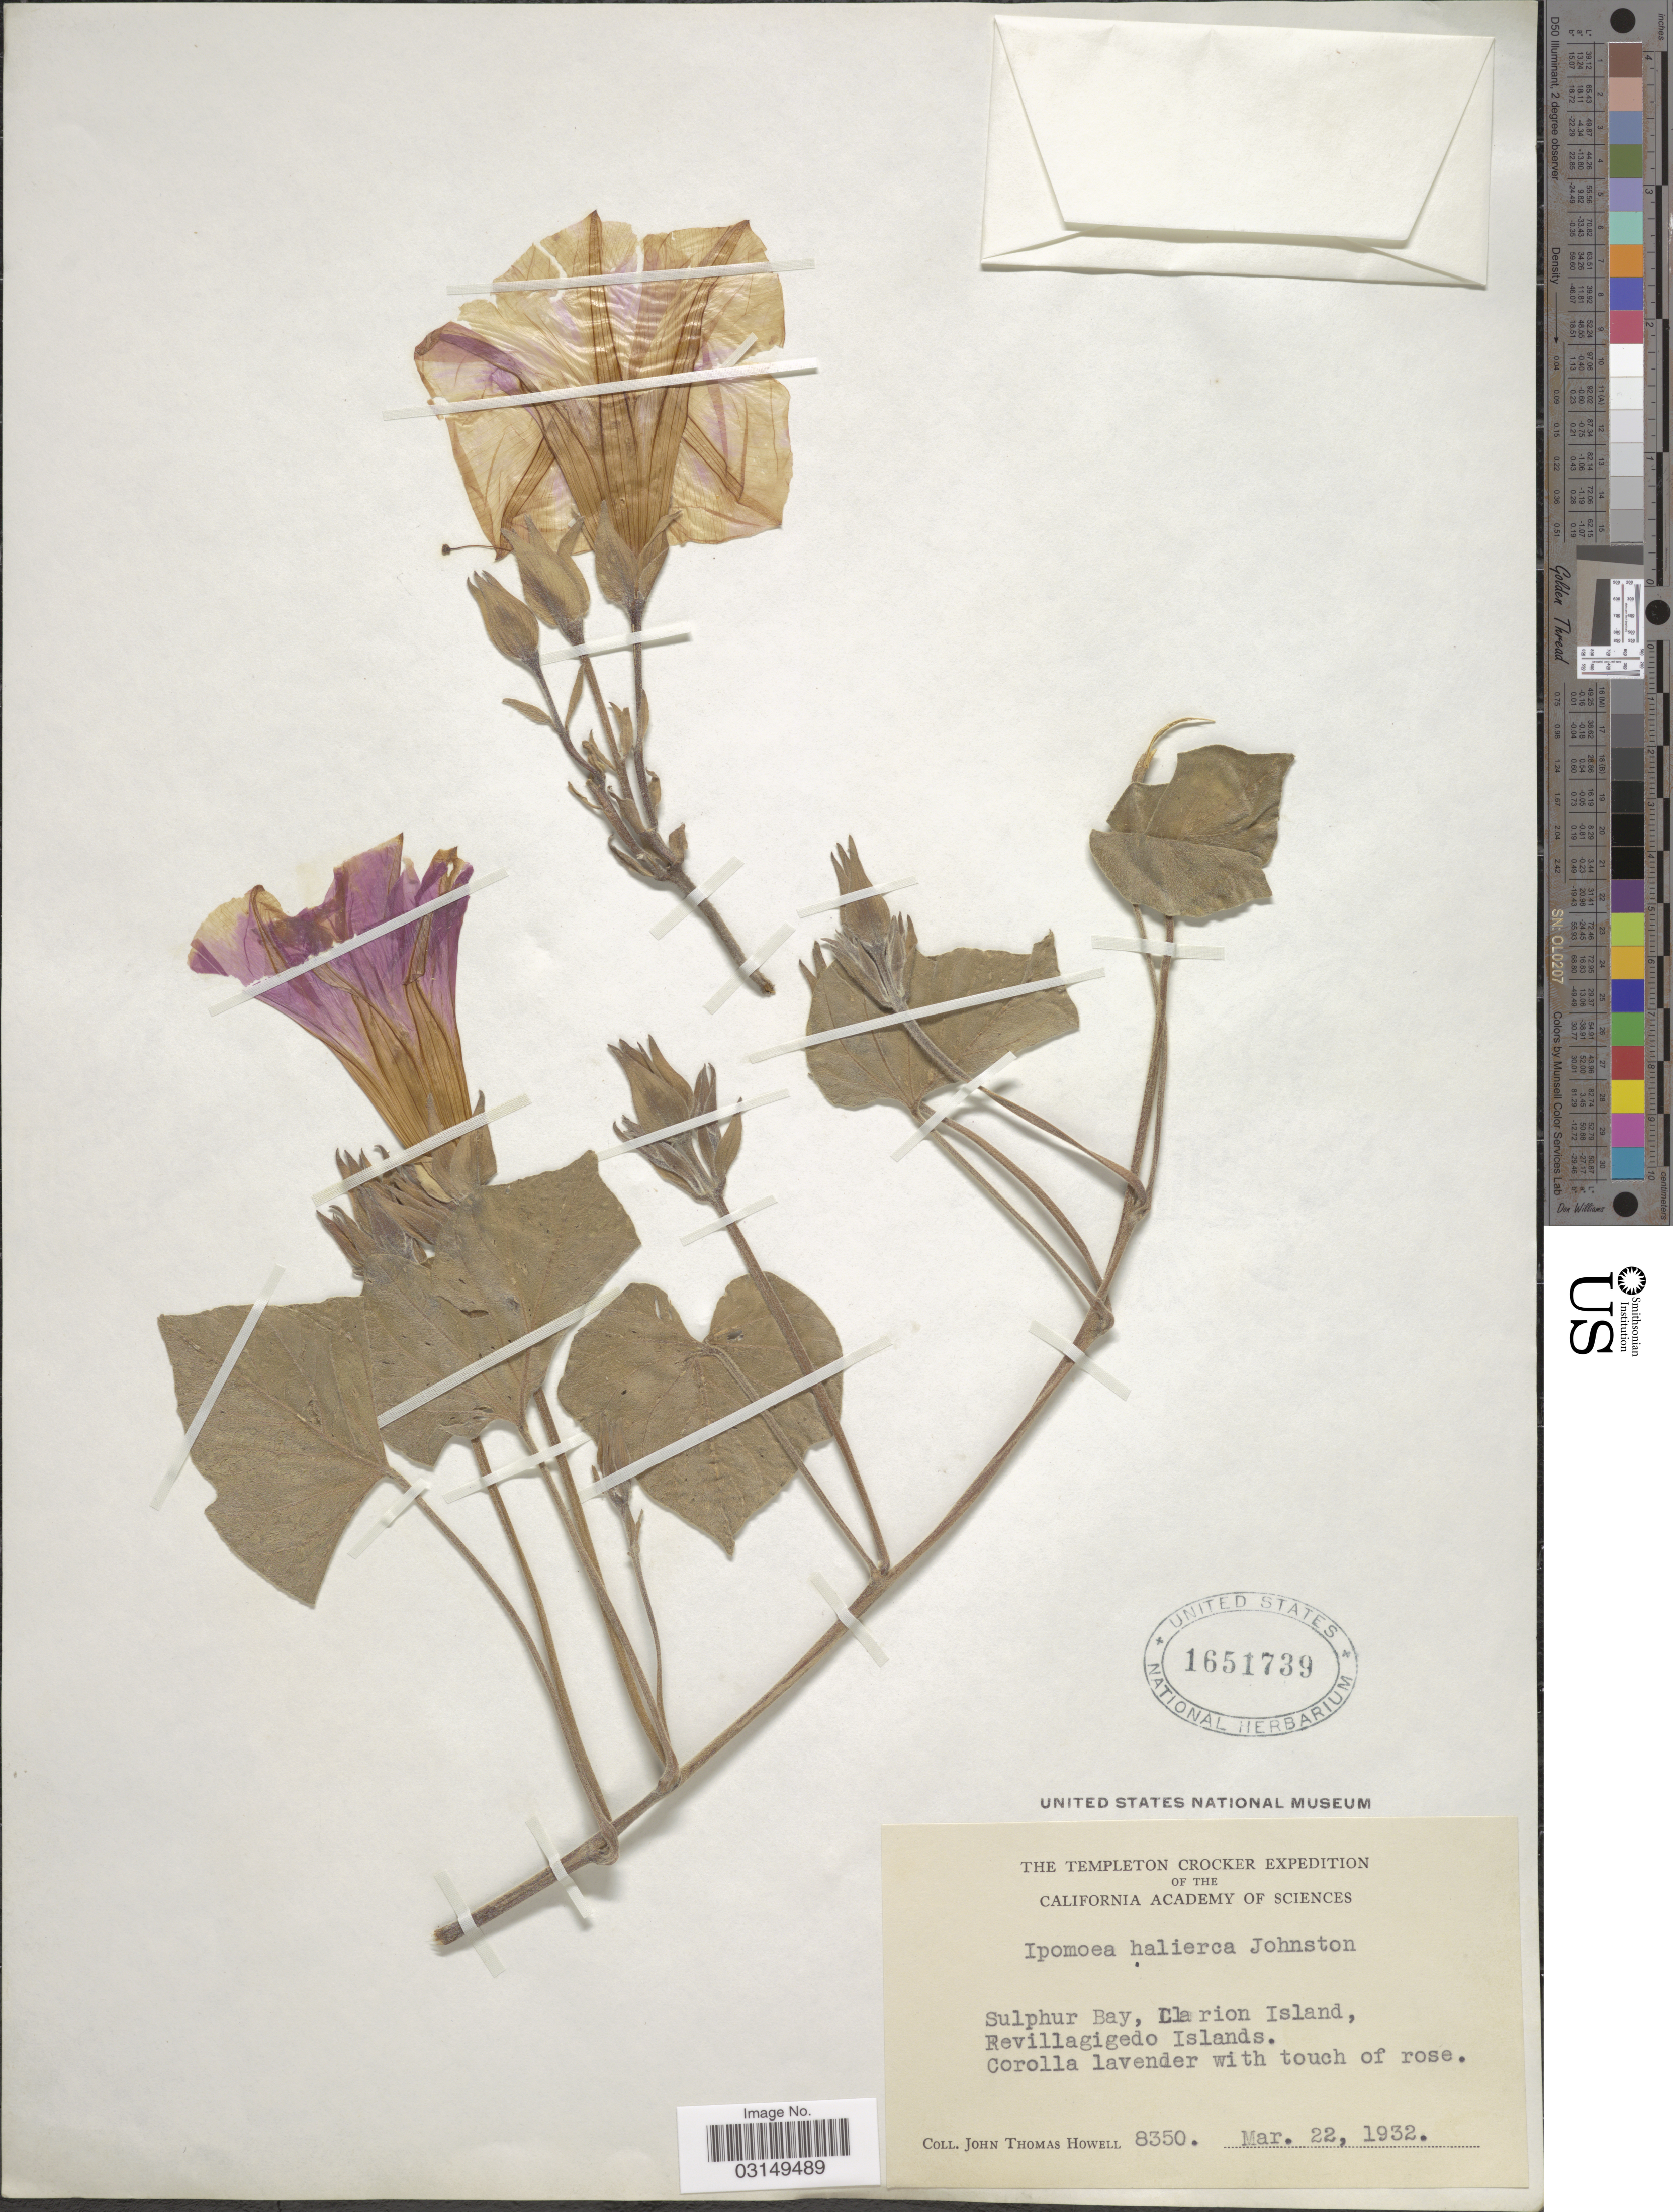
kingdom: Plantae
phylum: Tracheophyta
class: Magnoliopsida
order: Solanales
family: Convolvulaceae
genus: Ipomoea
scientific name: Ipomoea ampullacea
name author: Fernald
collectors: J. T. Howell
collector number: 8350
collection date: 1932-03-22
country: Mexico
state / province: Colima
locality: Clarion Island, Revillagigedo Islands.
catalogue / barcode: US 1651739